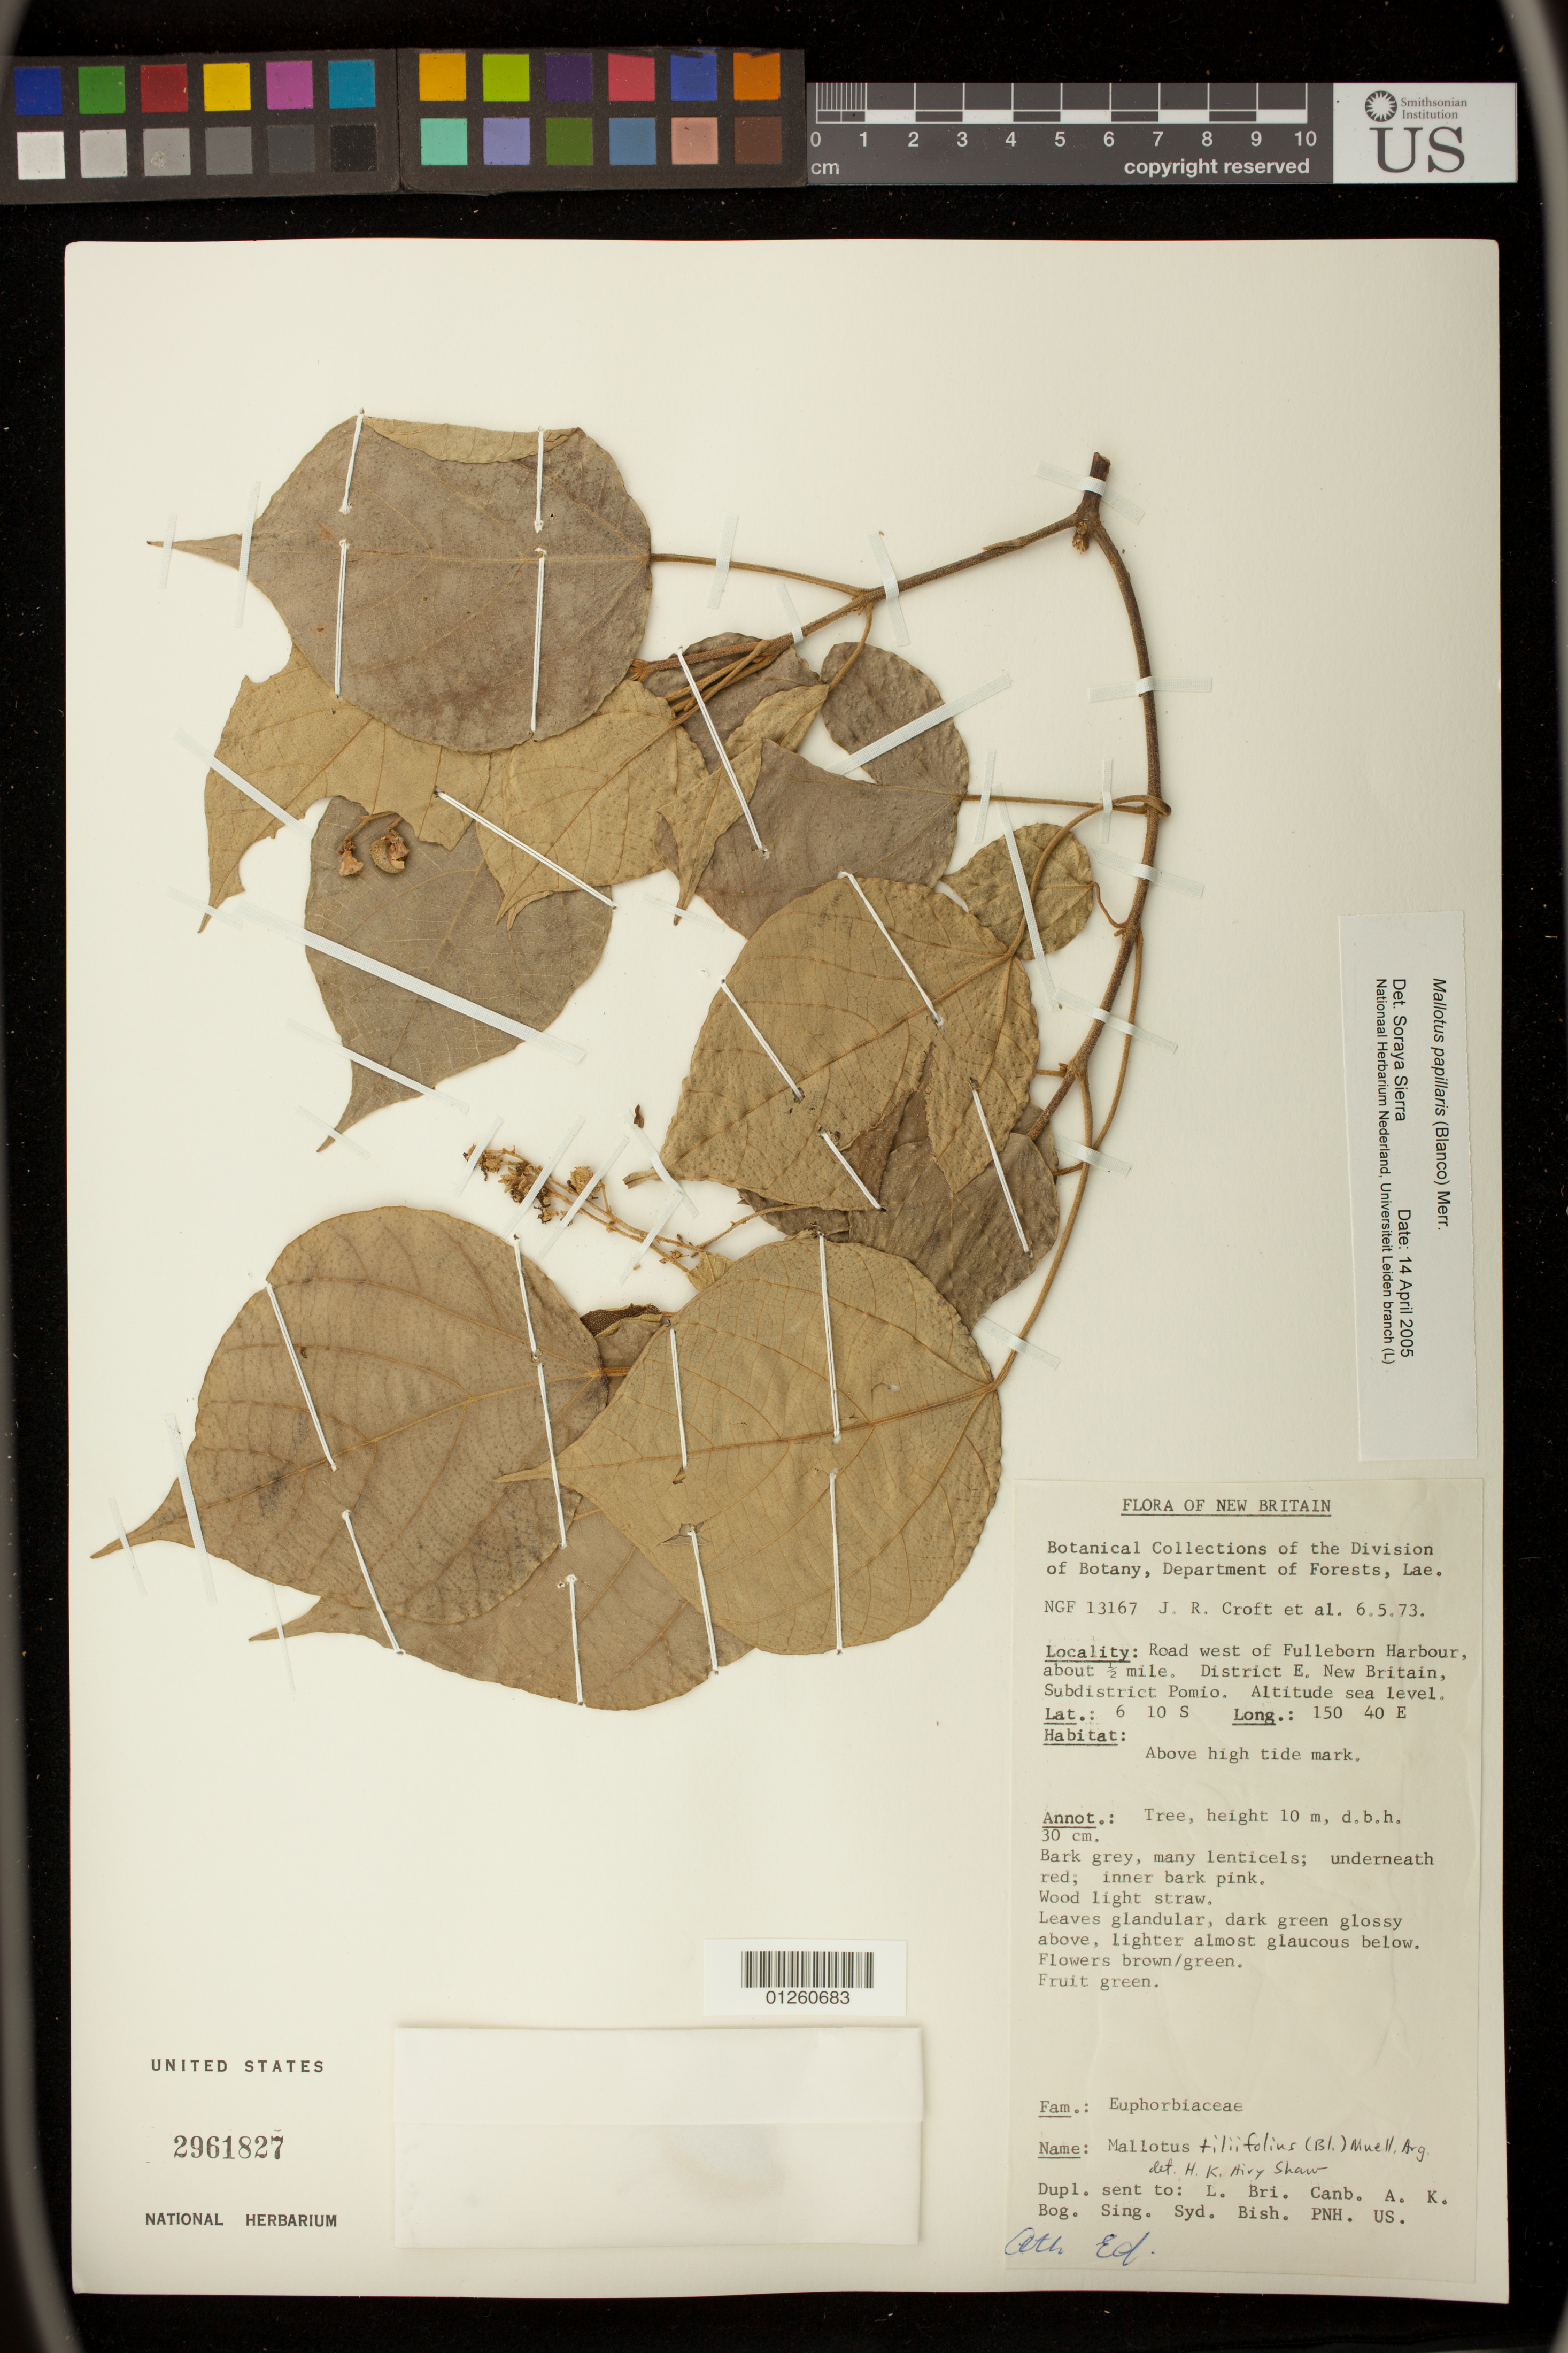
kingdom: Plantae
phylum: Tracheophyta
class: Magnoliopsida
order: Malpighiales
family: Euphorbiaceae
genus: Mallotus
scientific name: Mallotus papillaris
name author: (Blanco) Merr.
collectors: J. R. Croft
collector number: NGF 13167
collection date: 1973-05-06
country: Papua New Guinea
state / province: East New Britain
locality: Road west of Fulleborn Harbour, about 1/2 mile. Subdistrict Pomio.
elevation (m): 0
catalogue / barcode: US 2961827